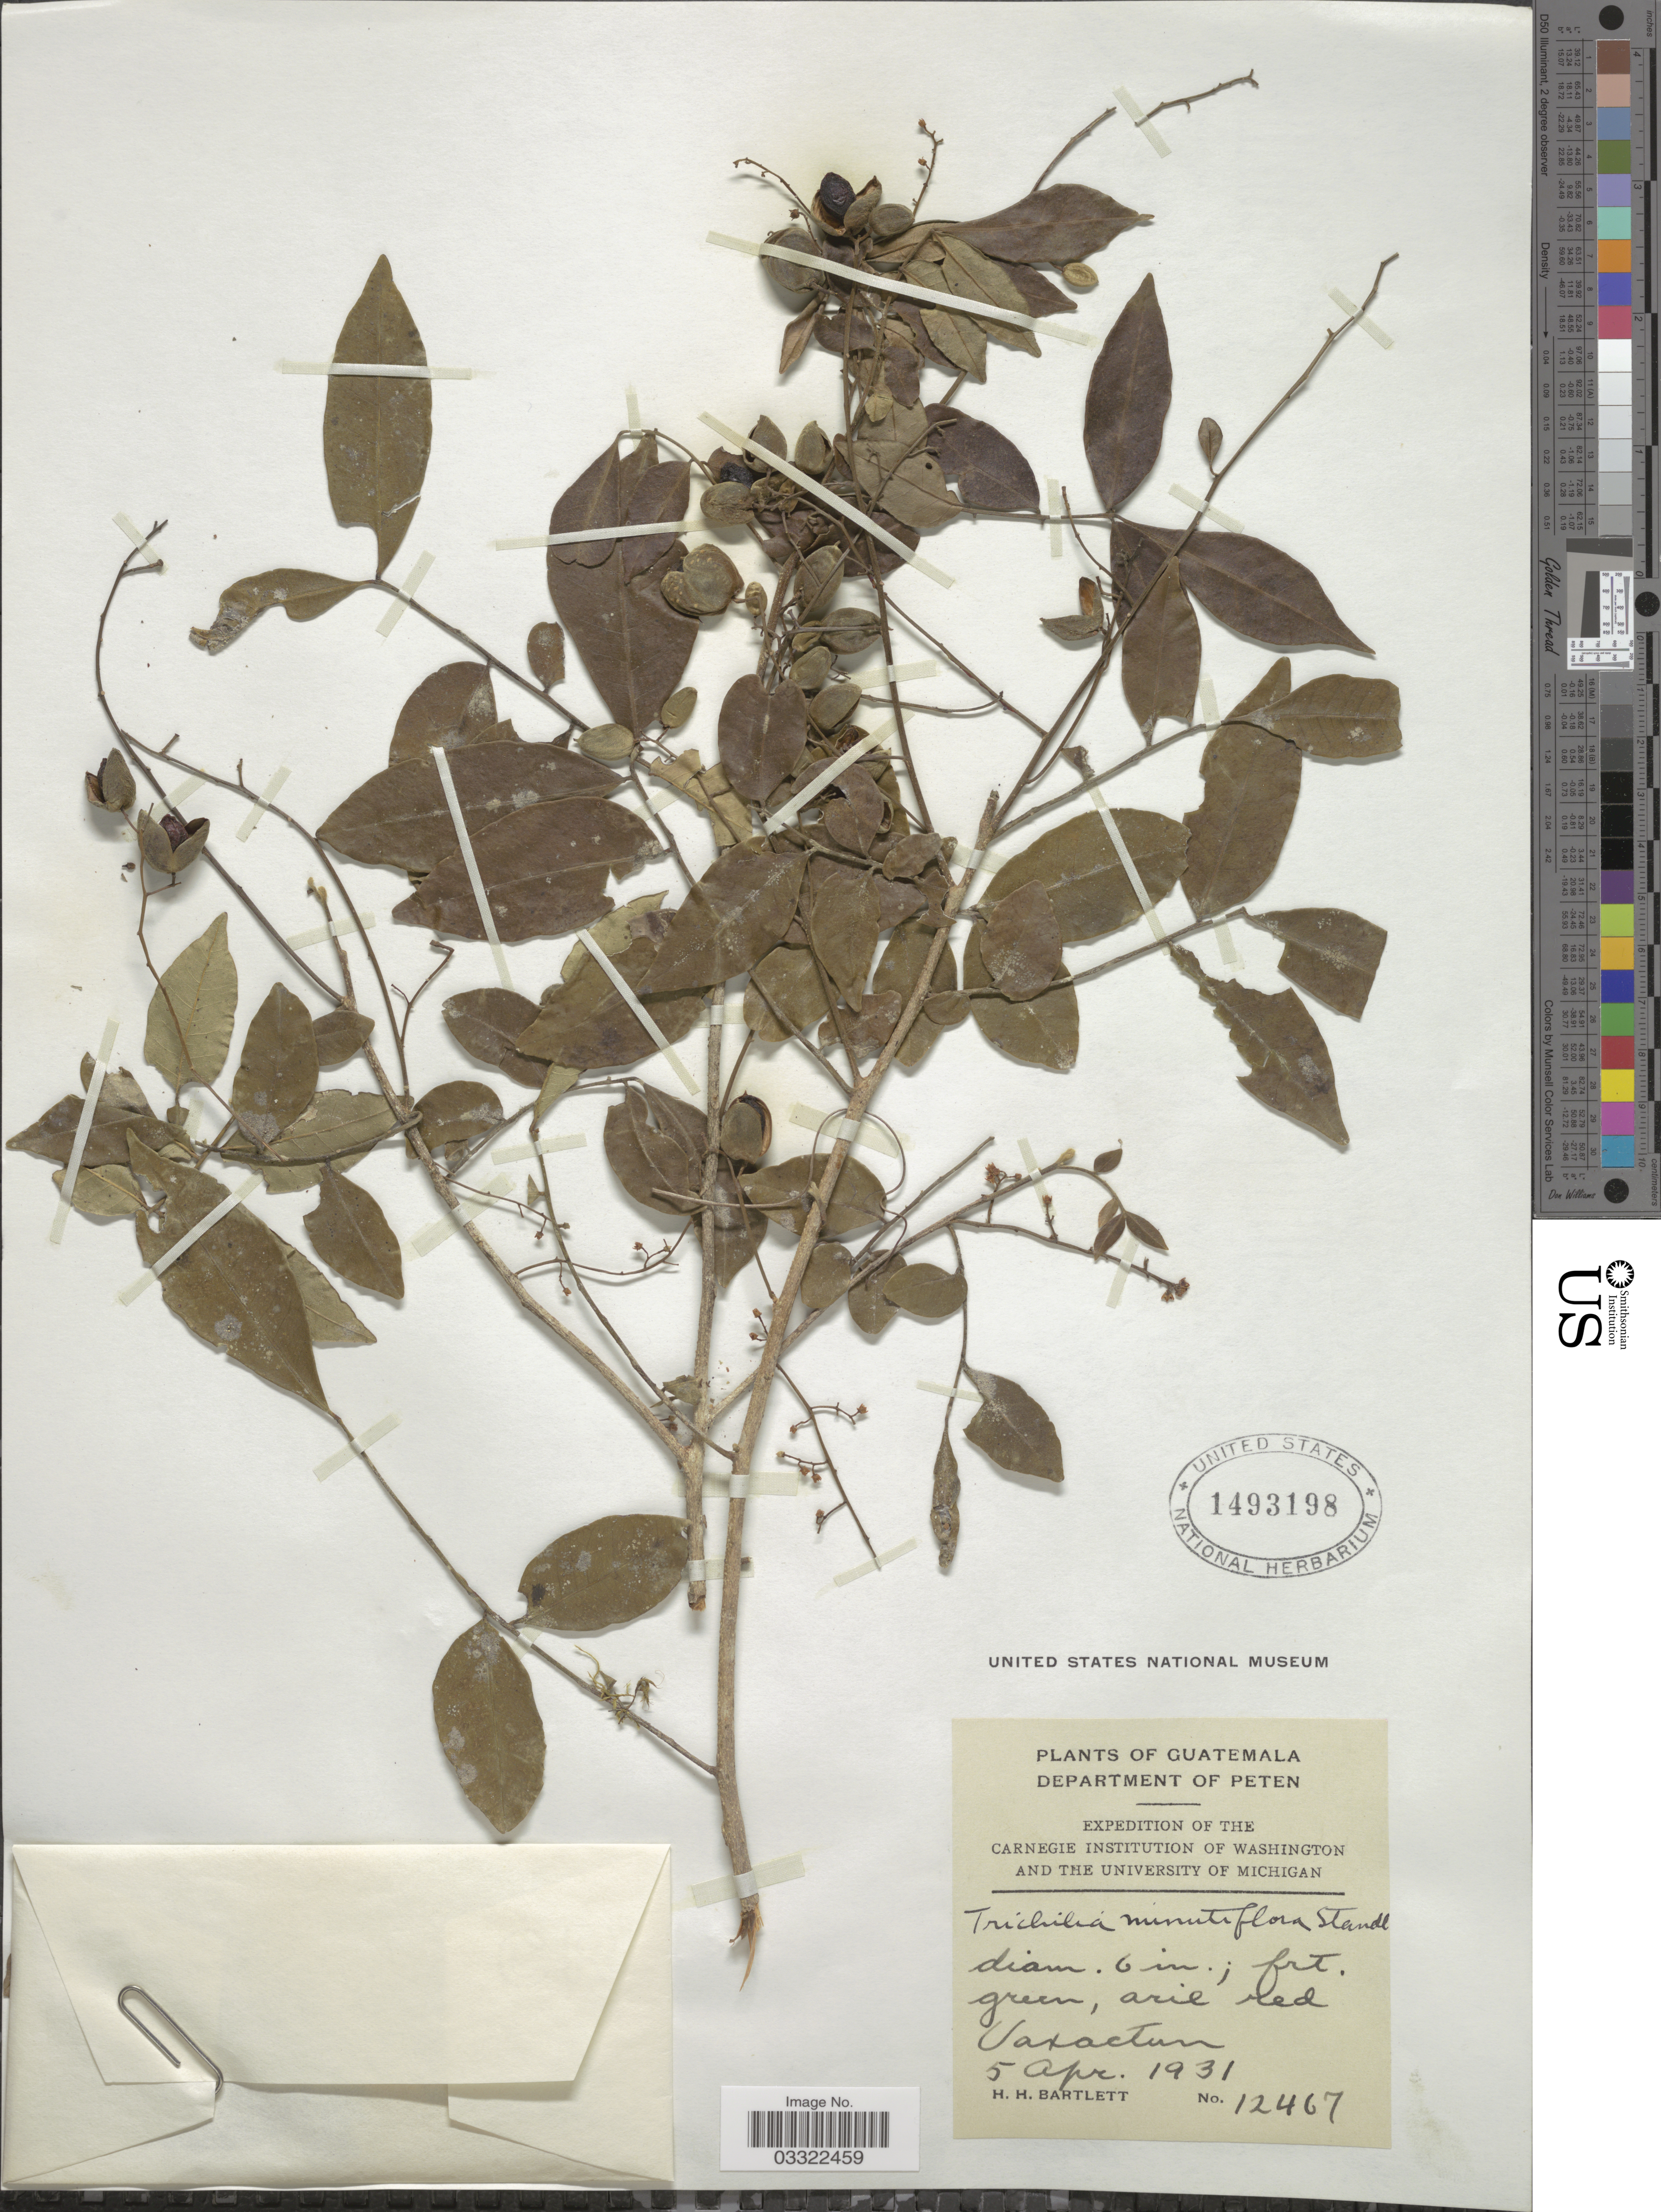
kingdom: Plantae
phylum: Tracheophyta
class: Magnoliopsida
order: Sapindales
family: Meliaceae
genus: Trichilia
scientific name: Trichilia minutiflora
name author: Standl.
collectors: H. H. Bartlett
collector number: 12467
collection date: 1931-04-05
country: Guatemala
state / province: El Petén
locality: Department of Peten. Uaxactun.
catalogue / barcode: US 1493198